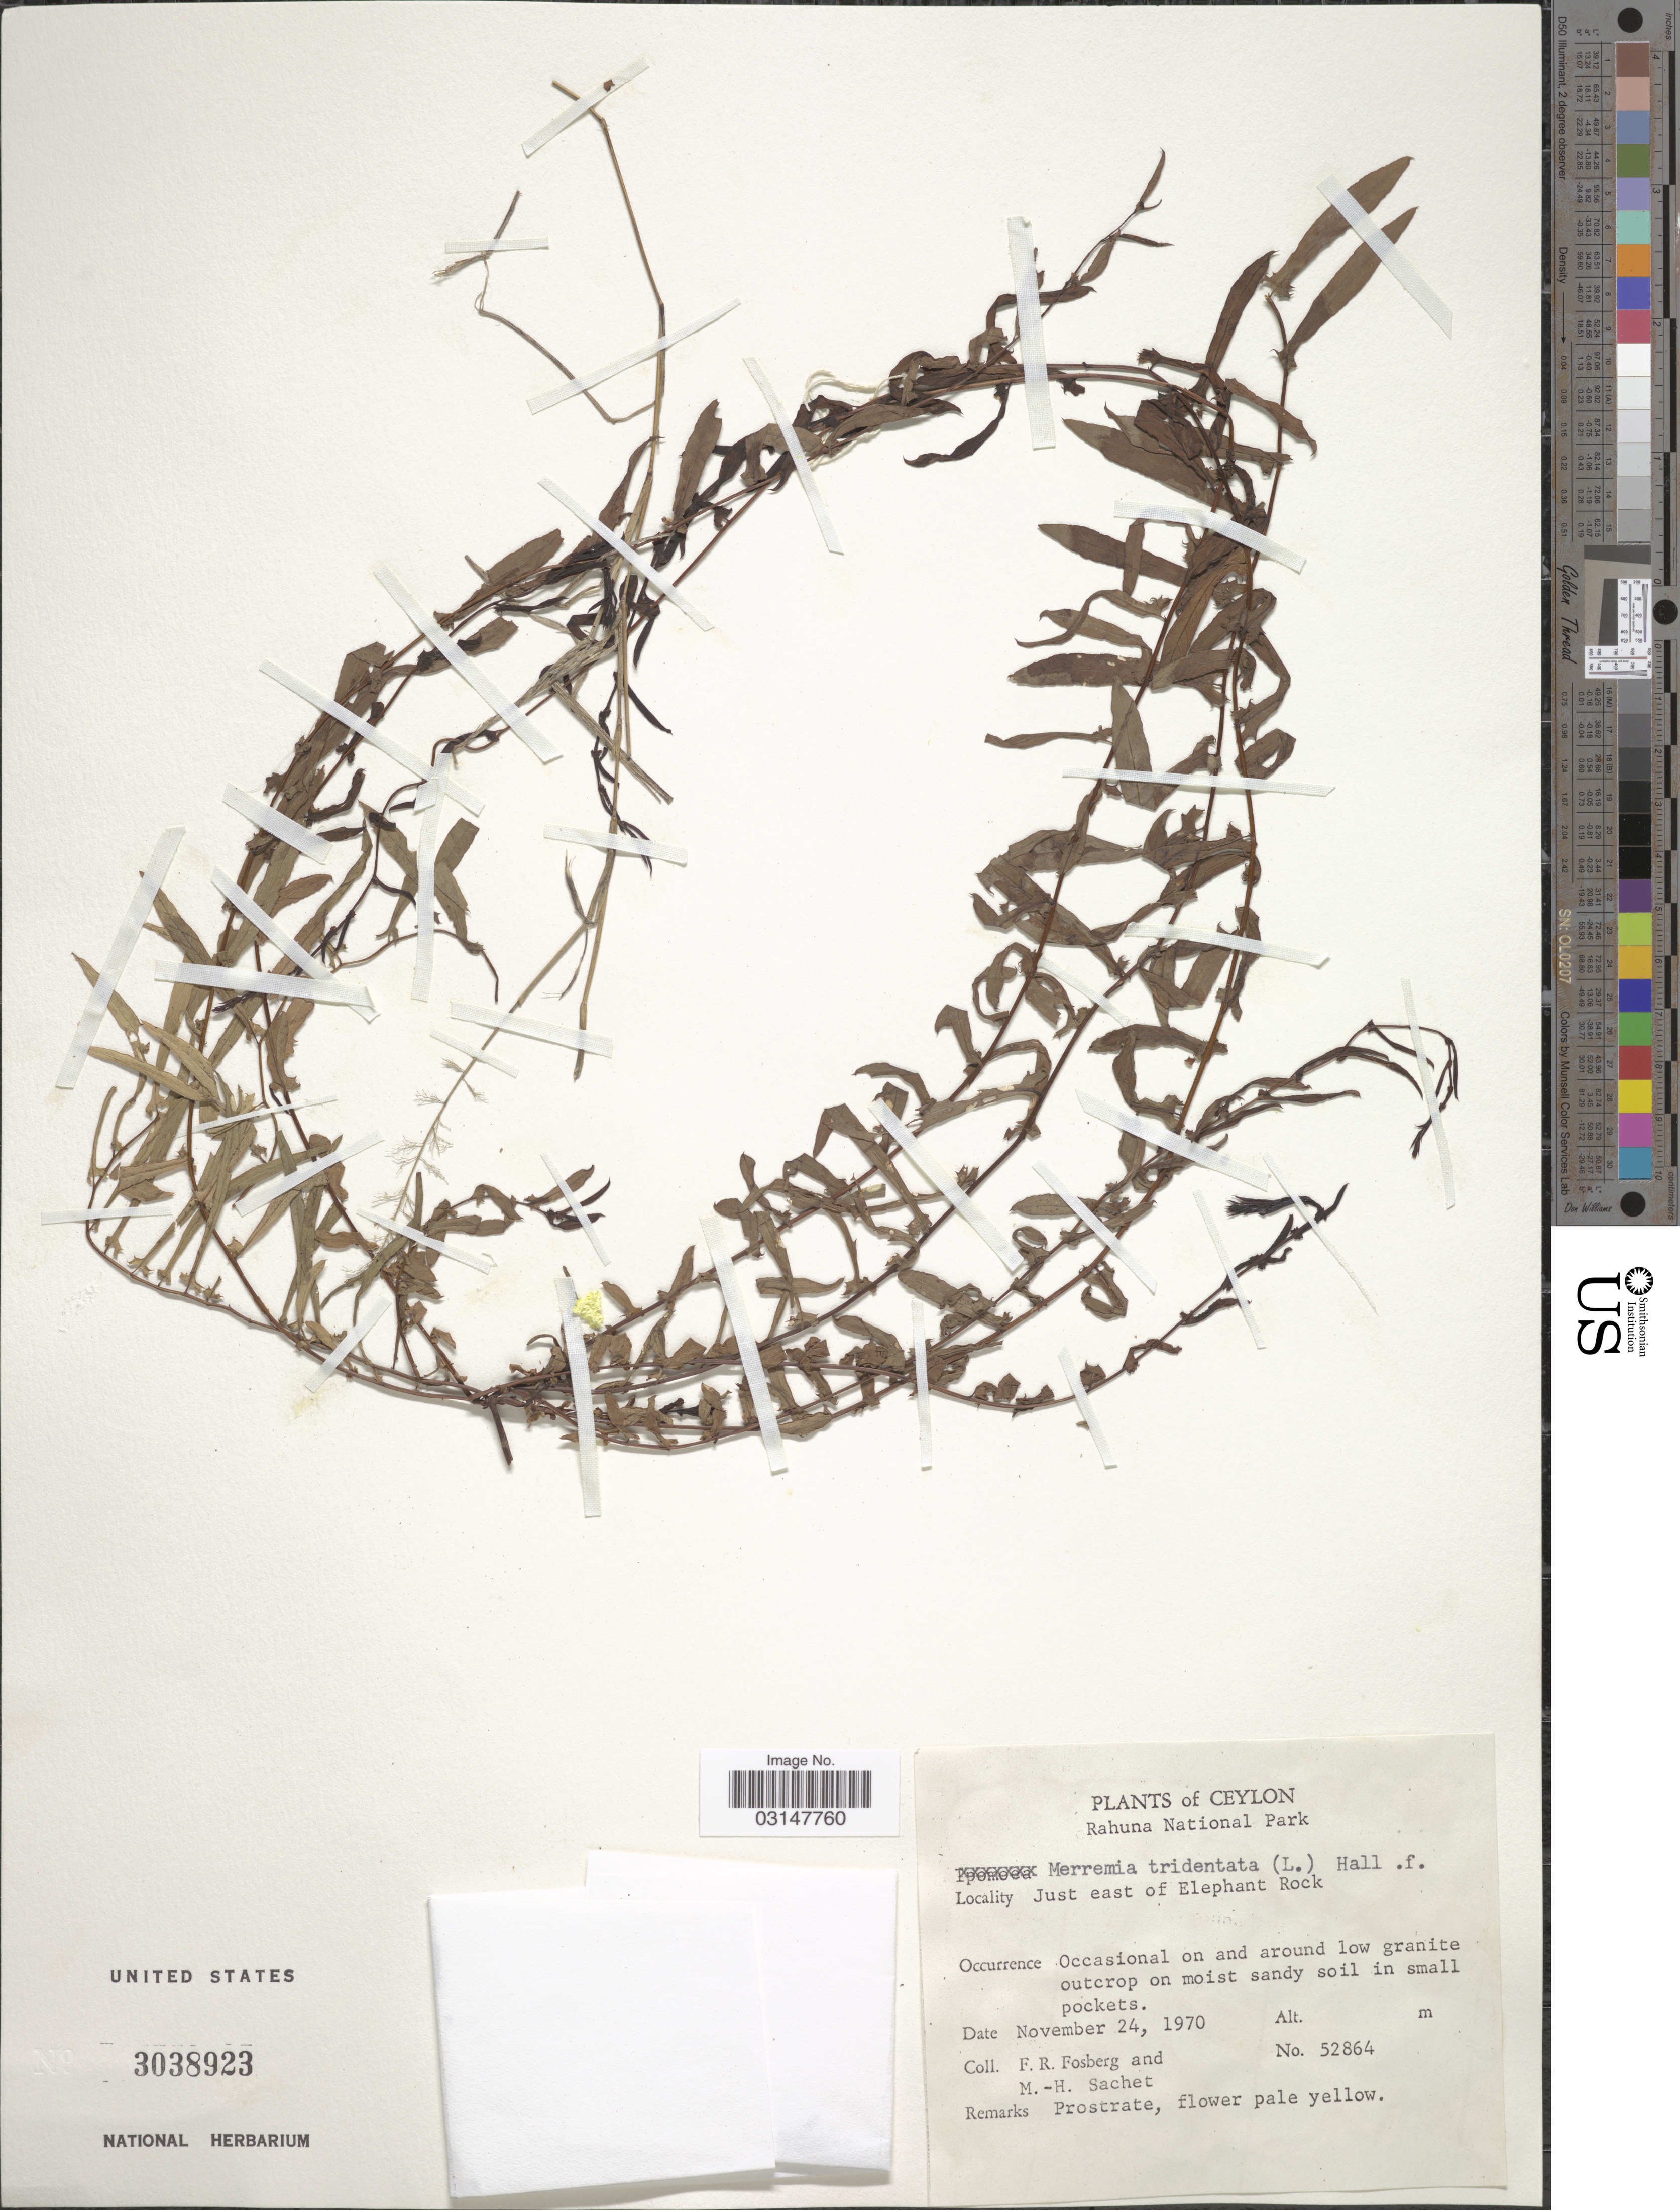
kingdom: Plantae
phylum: Tracheophyta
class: Magnoliopsida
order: Solanales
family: Convolvulaceae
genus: Xenostegia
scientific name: Xenostegia tridentata subsp. hastata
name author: (Ooststr.) Parmar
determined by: Strong, Mark T., (BOT), Smithsonian Institution - National Museum of Natural History (UNITED STATES)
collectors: F. R. Fosberg & M.-H. Sachet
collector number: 52864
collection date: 1970-11-24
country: Sri Lanka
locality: Ceylon. Rahuna National Park. Just east of Elephant Rock.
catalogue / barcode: US 3038923